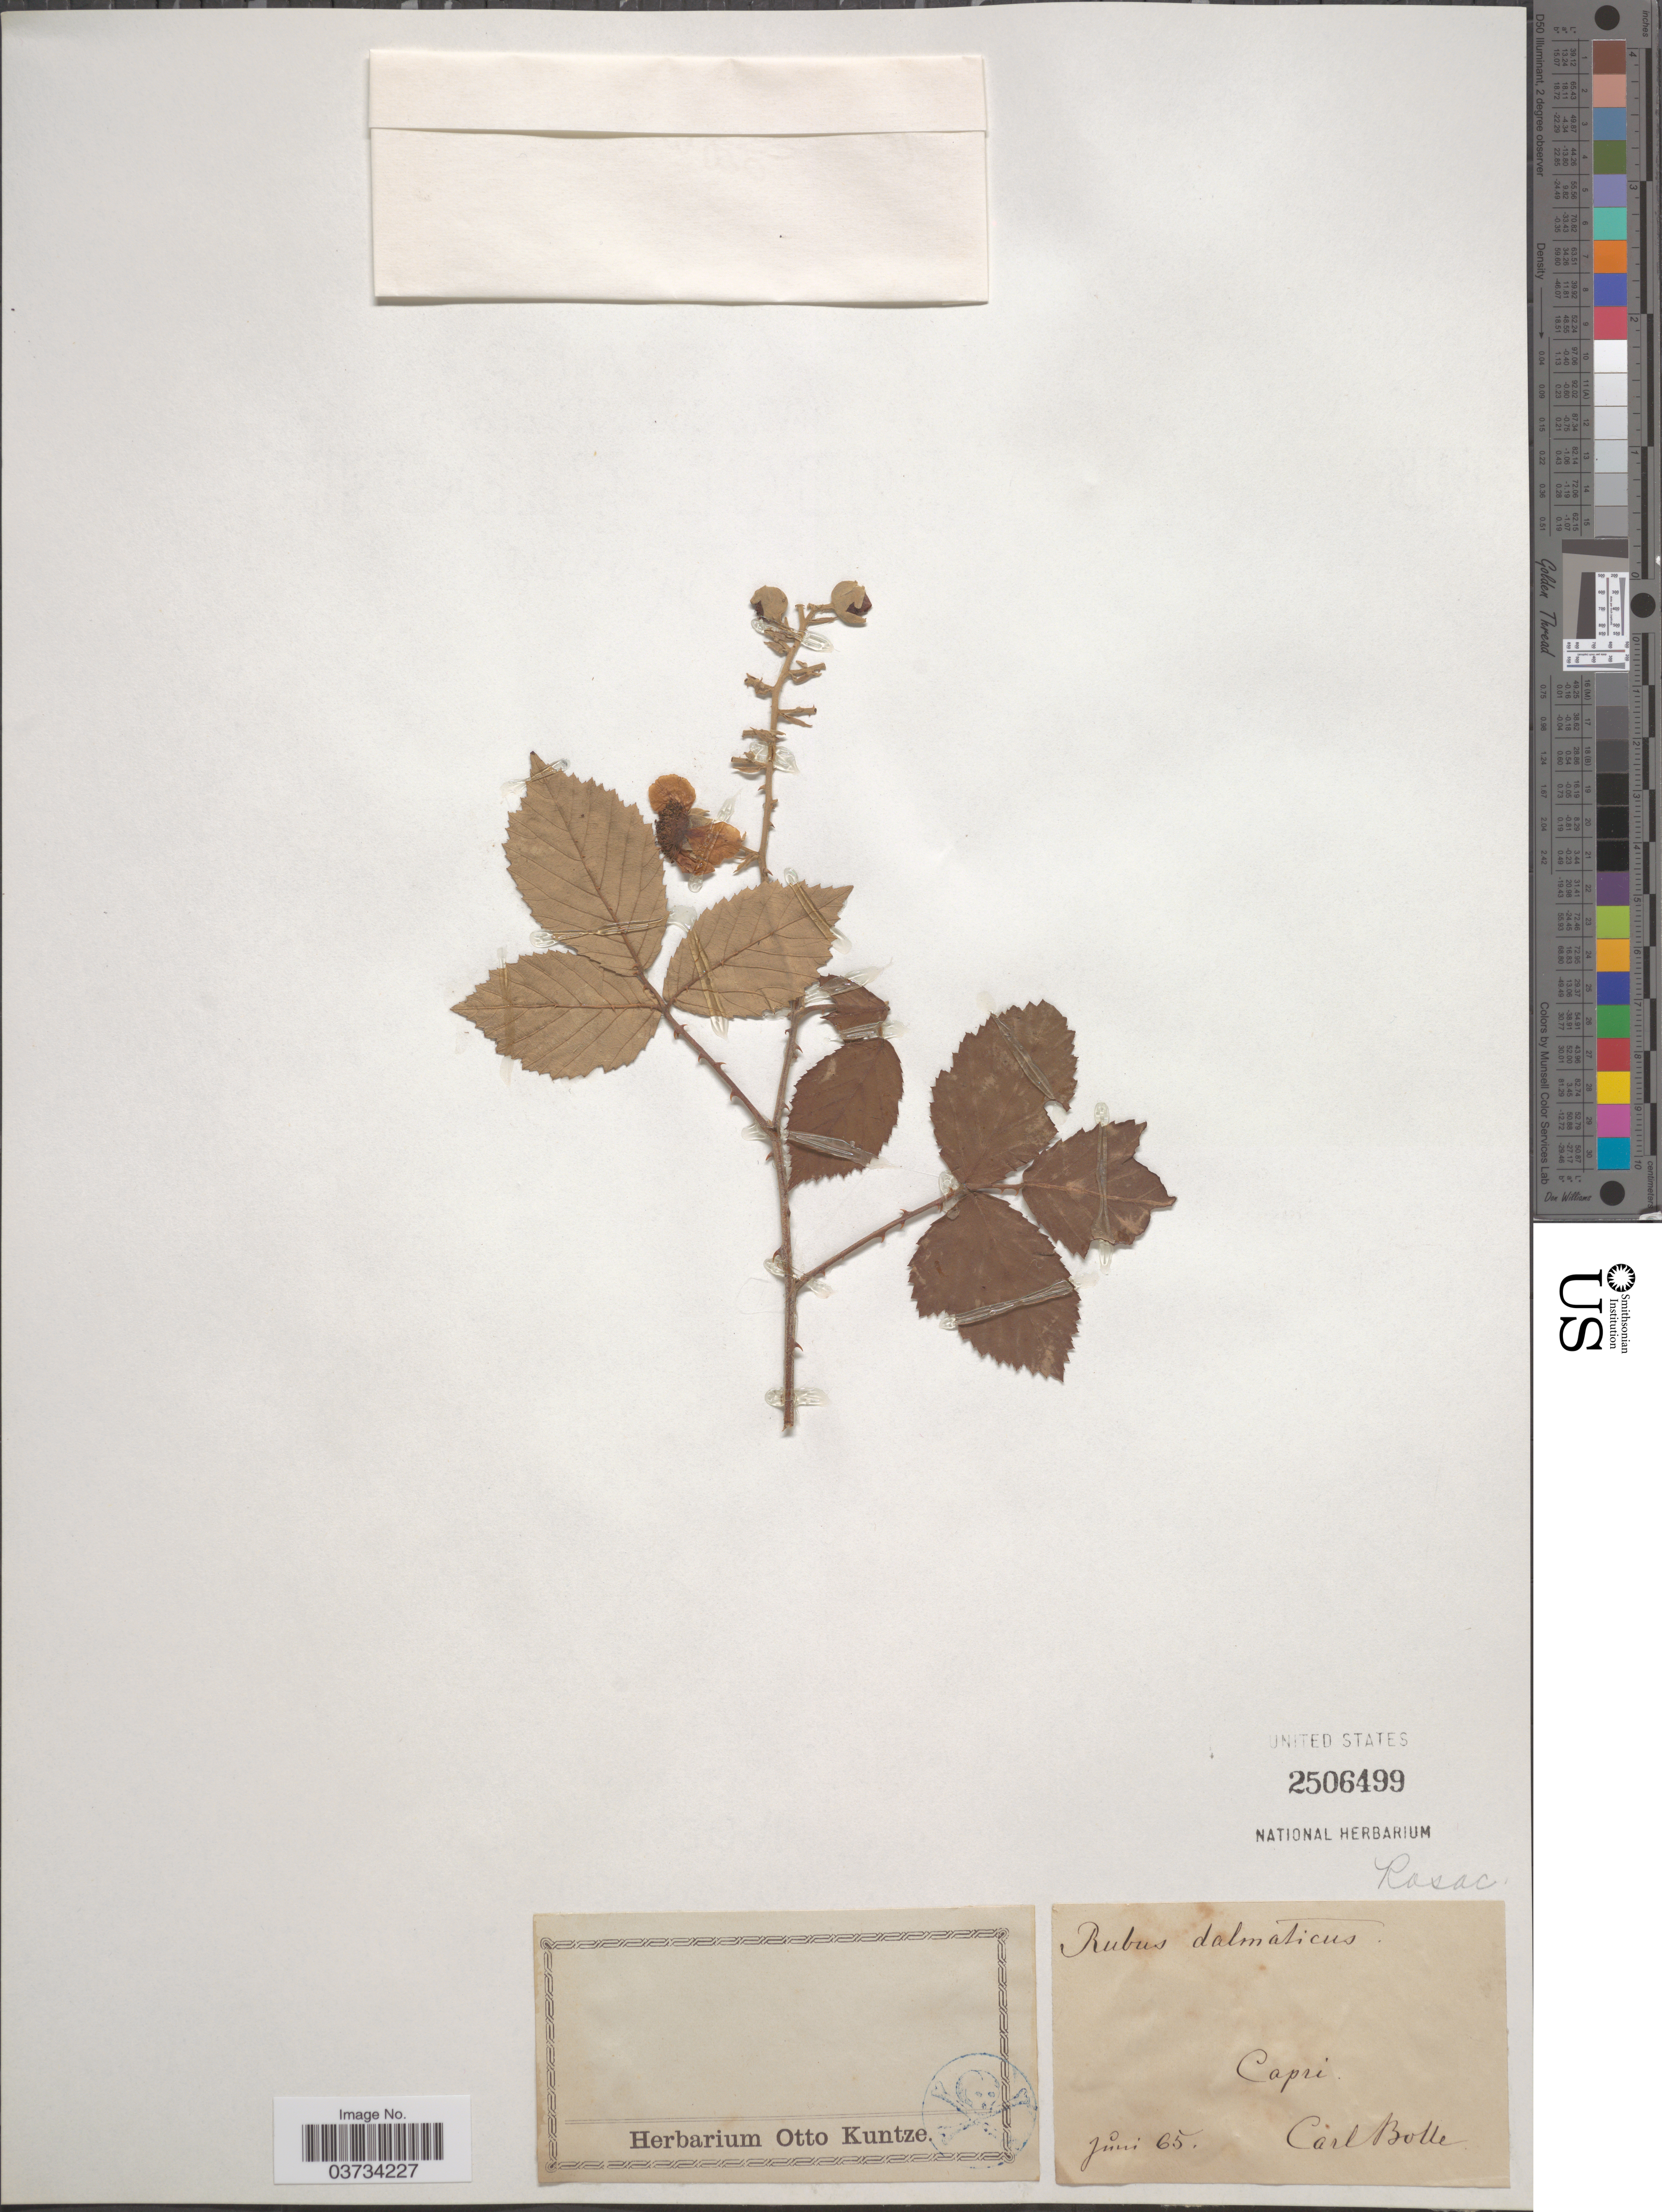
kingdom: Plantae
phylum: Tracheophyta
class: Magnoliopsida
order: Rosales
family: Rosaceae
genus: Rubus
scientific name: Rubus dalmaticus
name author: (Tratt.) Gussone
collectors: C. A. Bolle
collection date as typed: Transcribed d/m/y: /6/65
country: Italy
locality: Capri.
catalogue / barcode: US 2506499